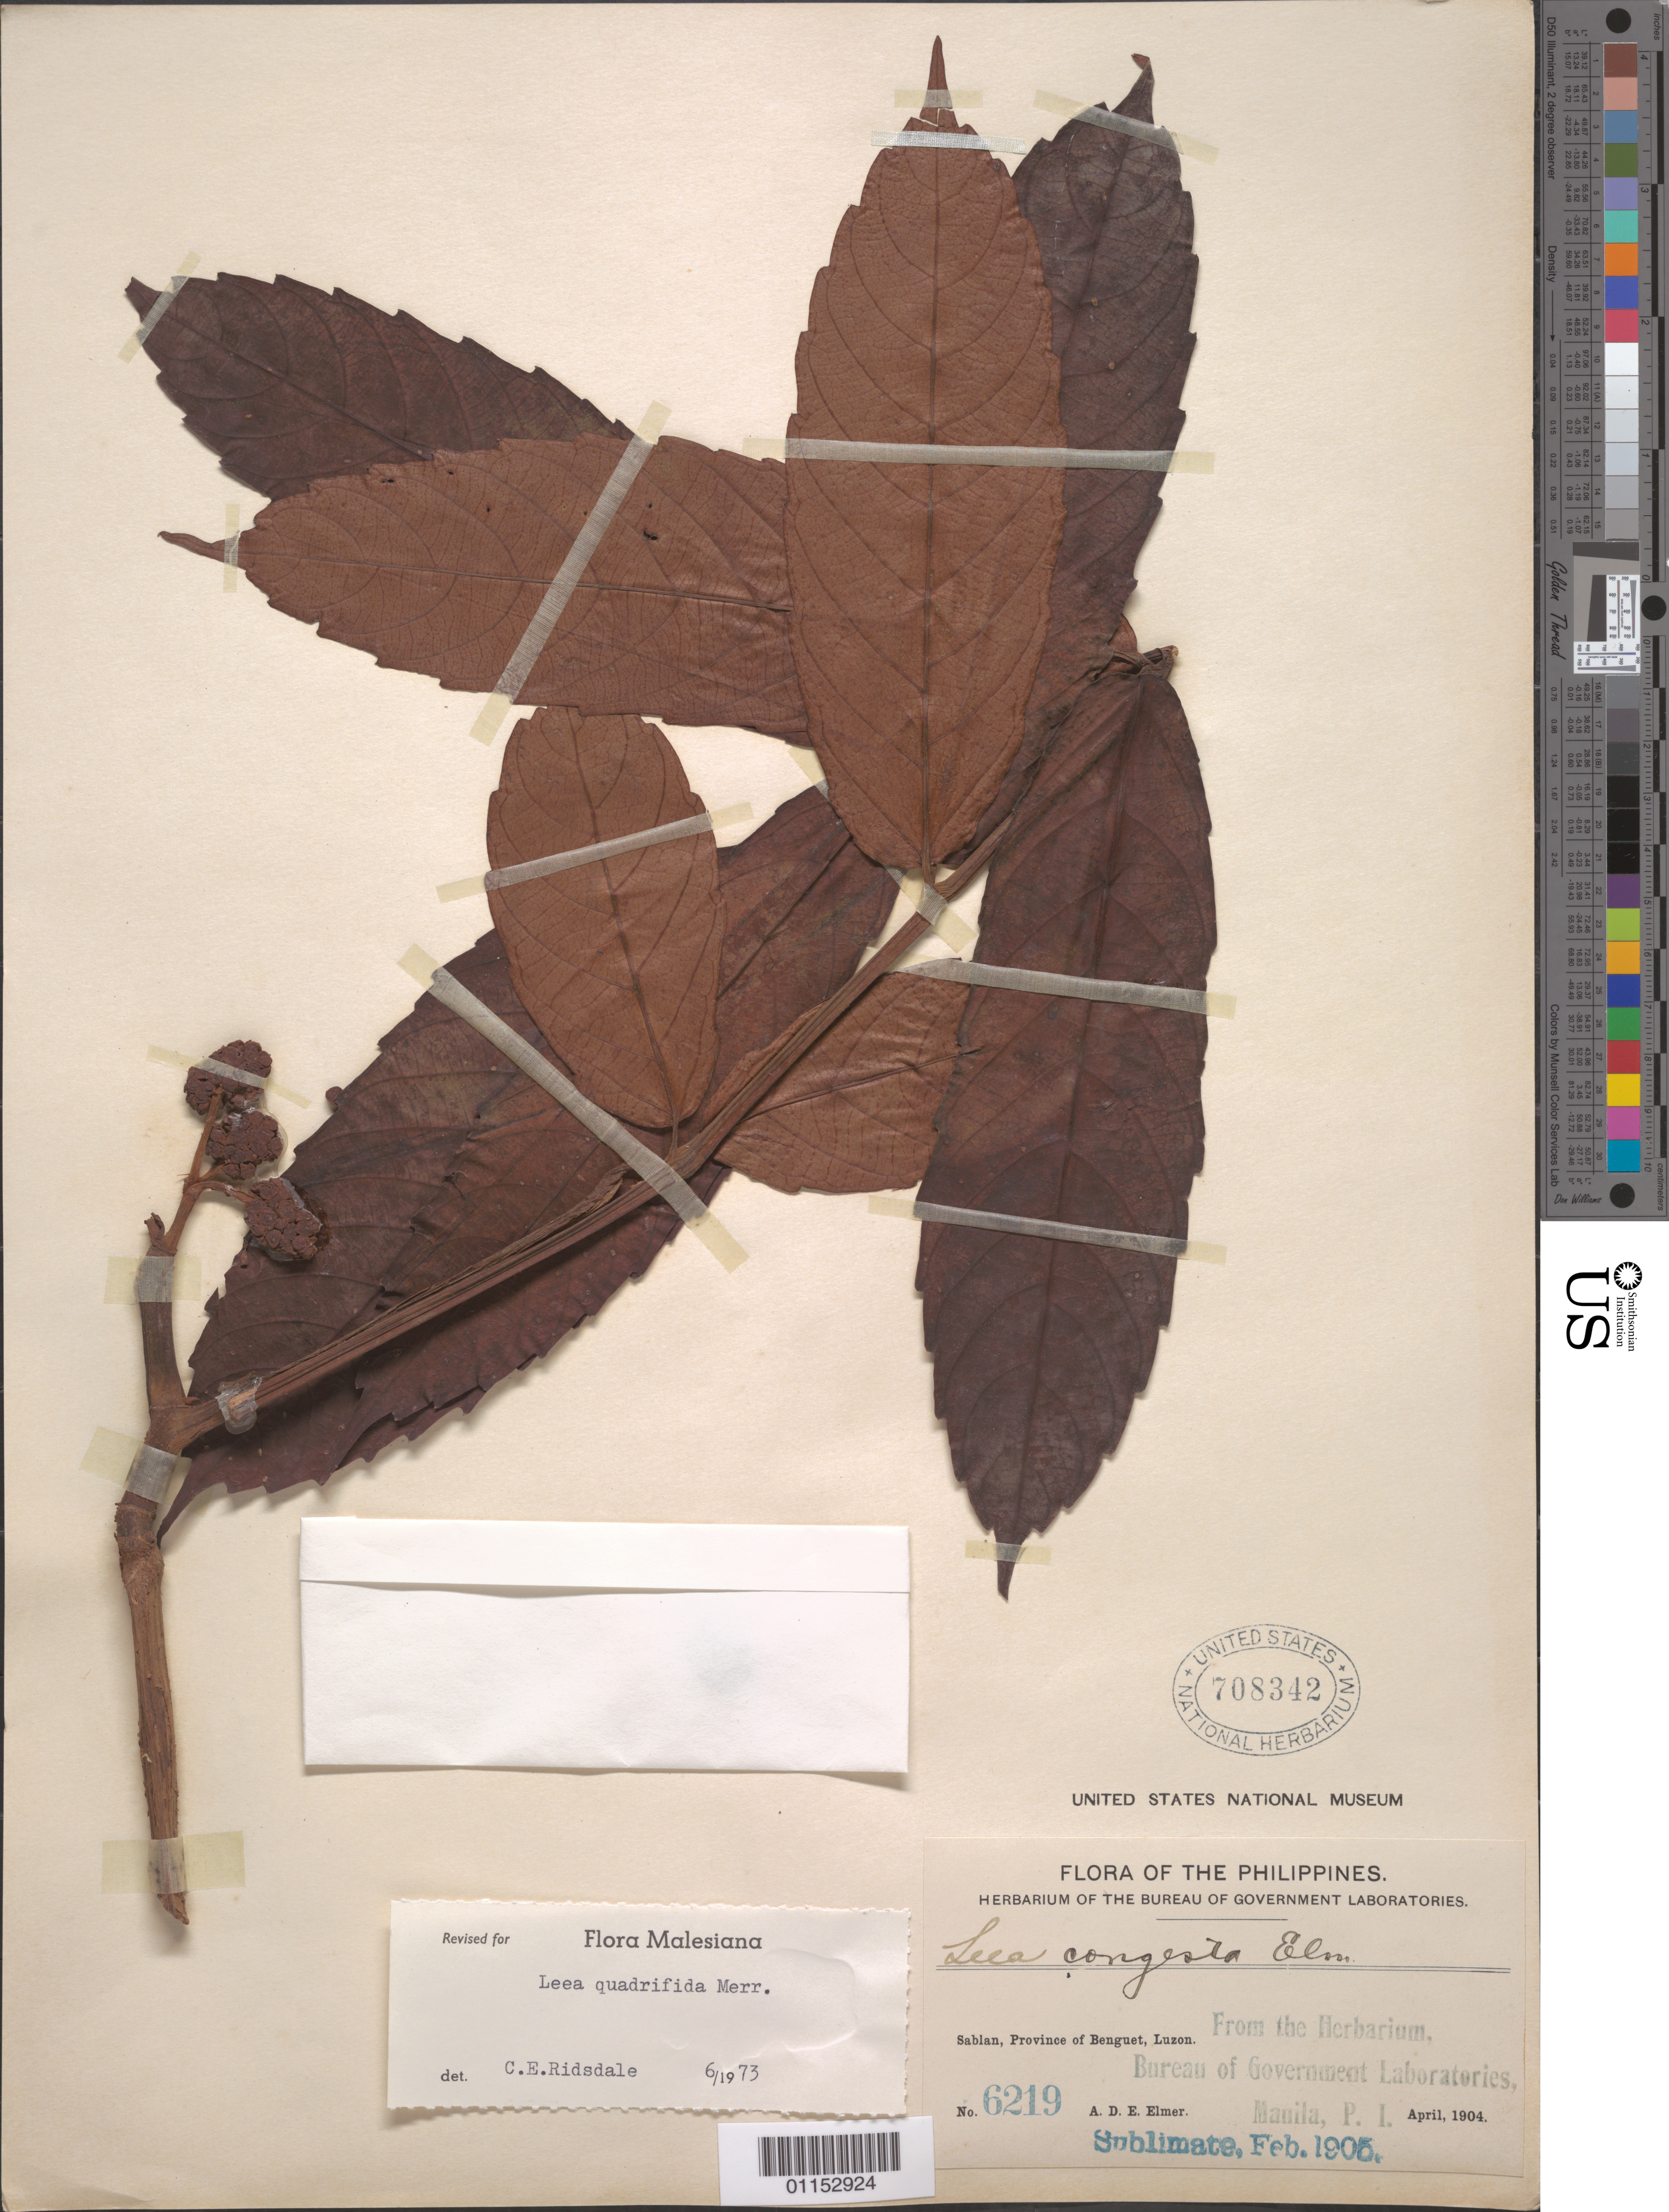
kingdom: Plantae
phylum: Tracheophyta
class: Magnoliopsida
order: Vitales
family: Vitaceae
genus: Leea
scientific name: Leea quadrifida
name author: Merr.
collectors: A. D. E. Elmer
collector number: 6219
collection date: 1904-04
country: Philippines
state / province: Cordillera (Administrative Region)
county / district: Benguet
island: Luzon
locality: Sablan.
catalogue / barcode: US 708342